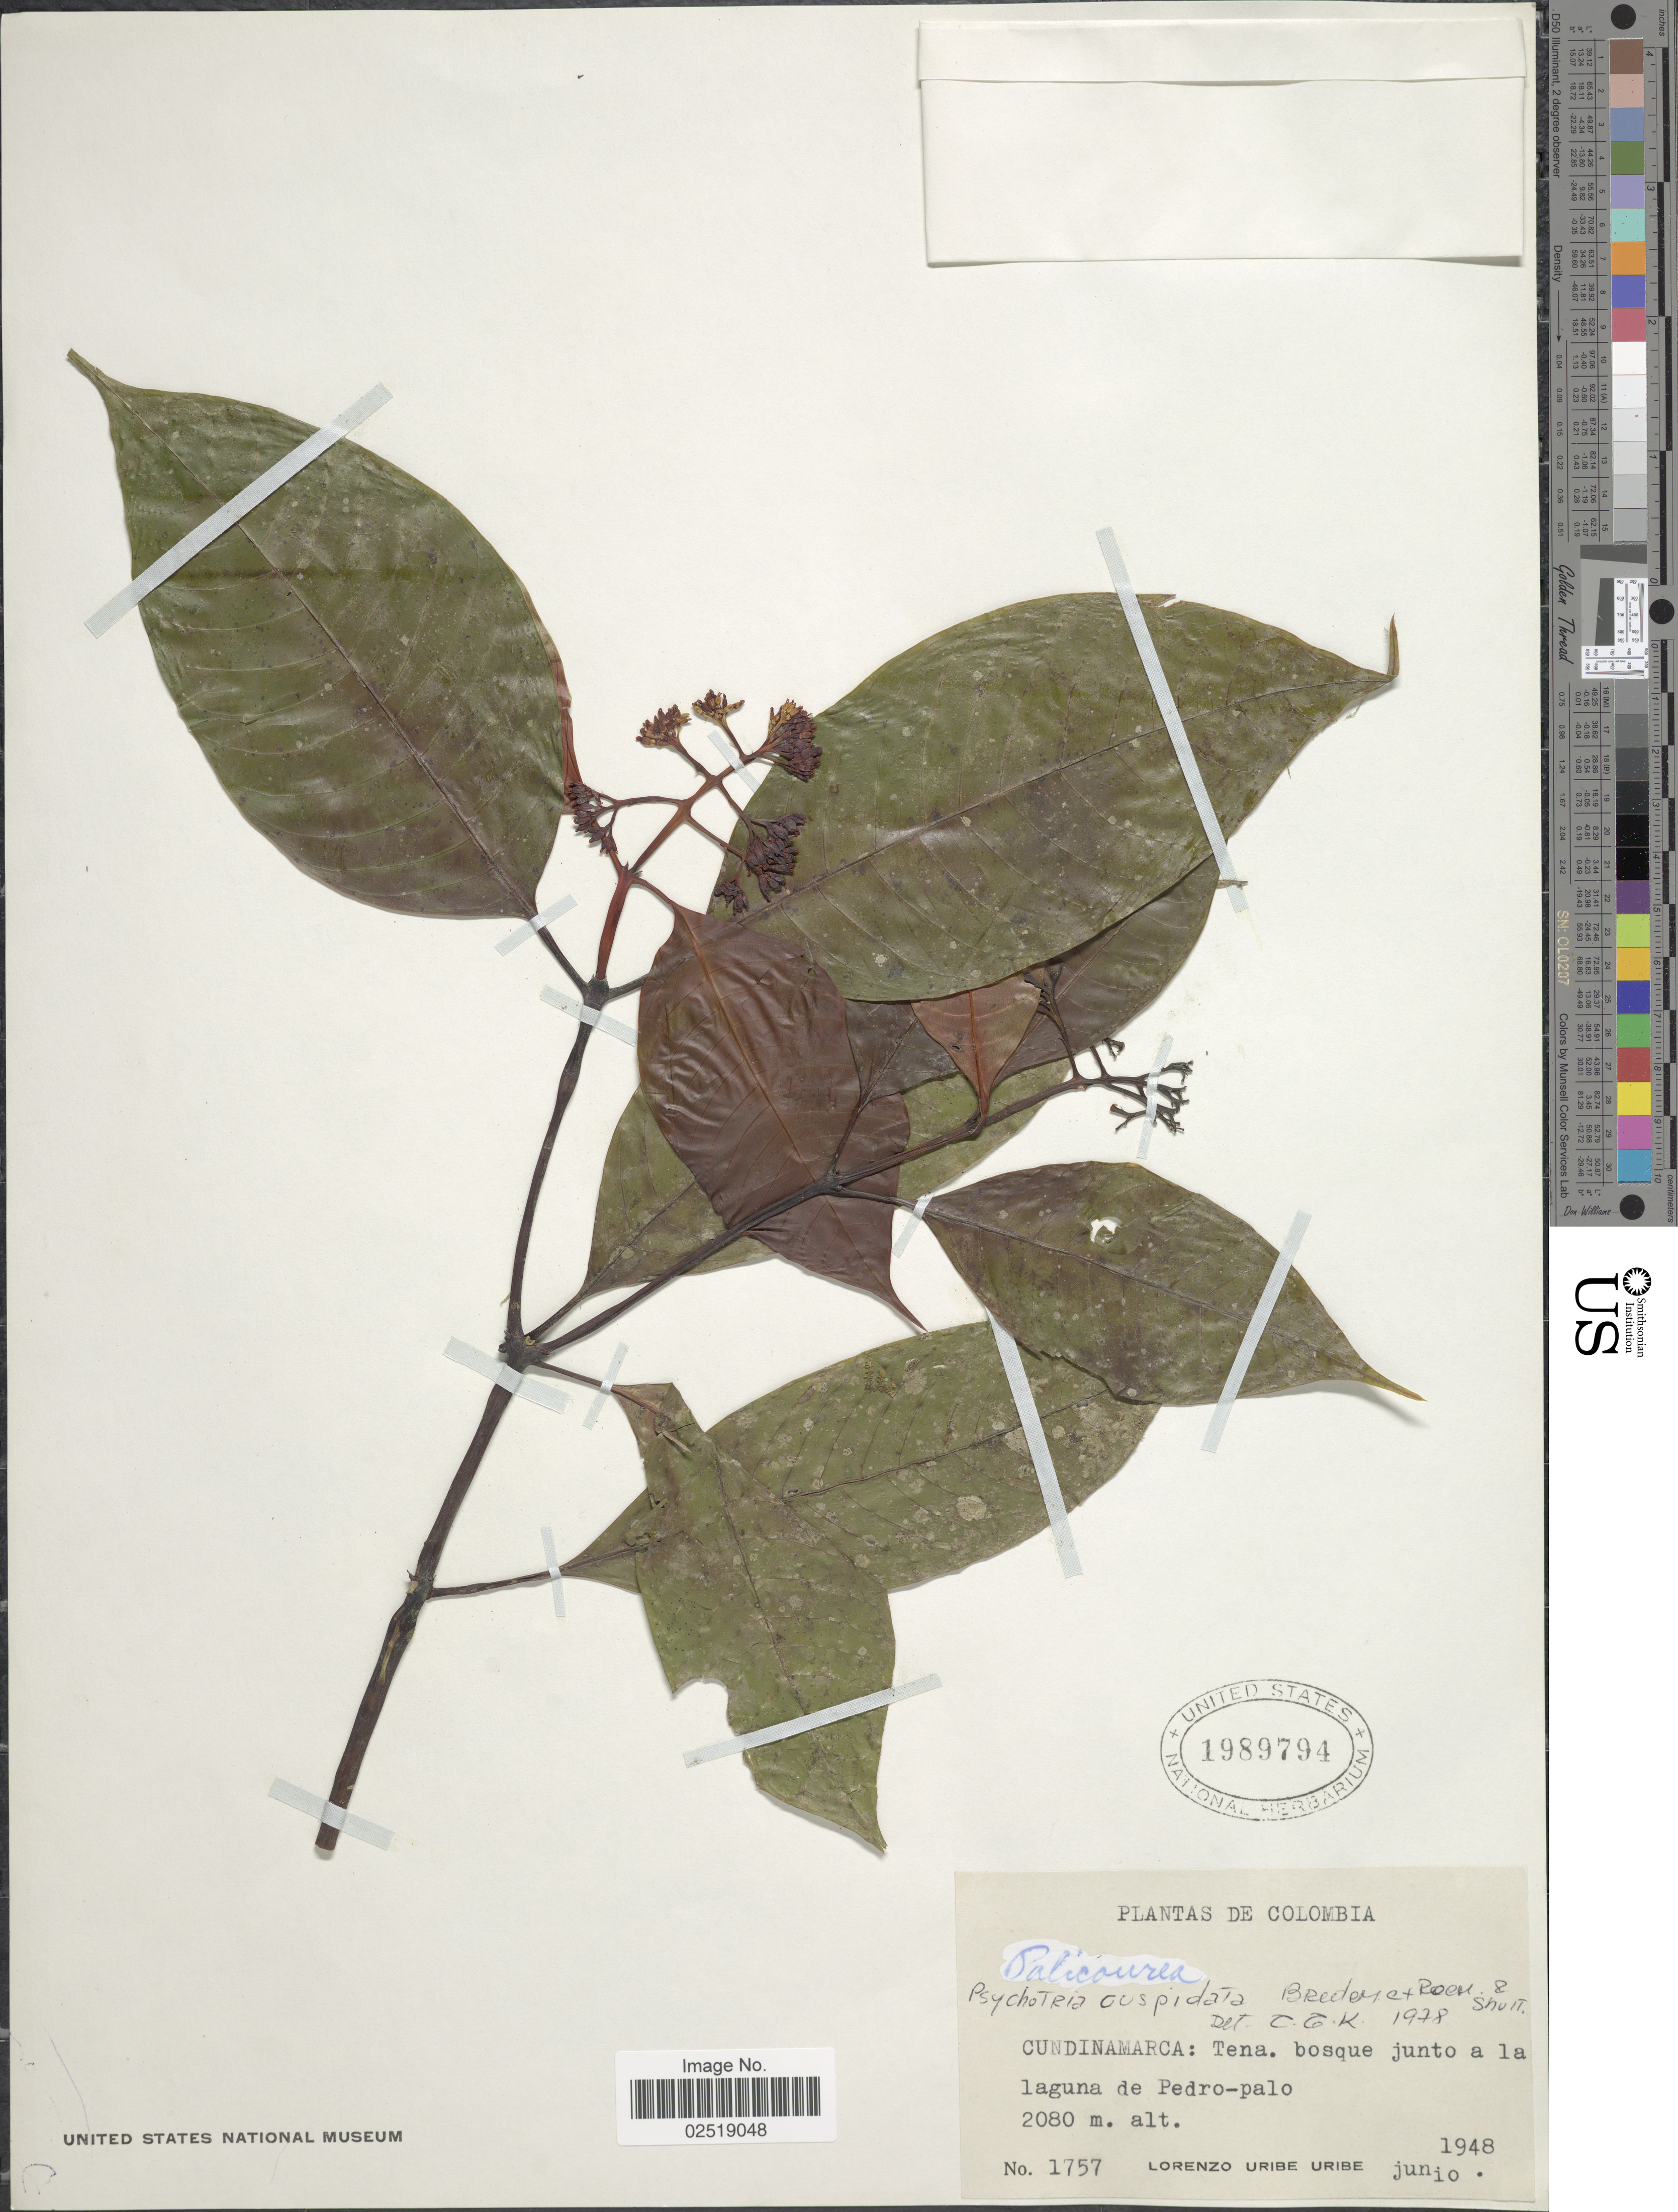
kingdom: Plantae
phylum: Tracheophyta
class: Magnoliopsida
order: Gentianales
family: Rubiaceae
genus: Psychotria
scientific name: Psychotria cuspidata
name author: Bredem. ex Schult.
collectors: L. Uribe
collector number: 1757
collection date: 1948-06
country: Colombia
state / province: Cundinamarca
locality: Tena, bosque junto a la laguna de Pedro-palo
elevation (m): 2080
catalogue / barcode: US 1989794